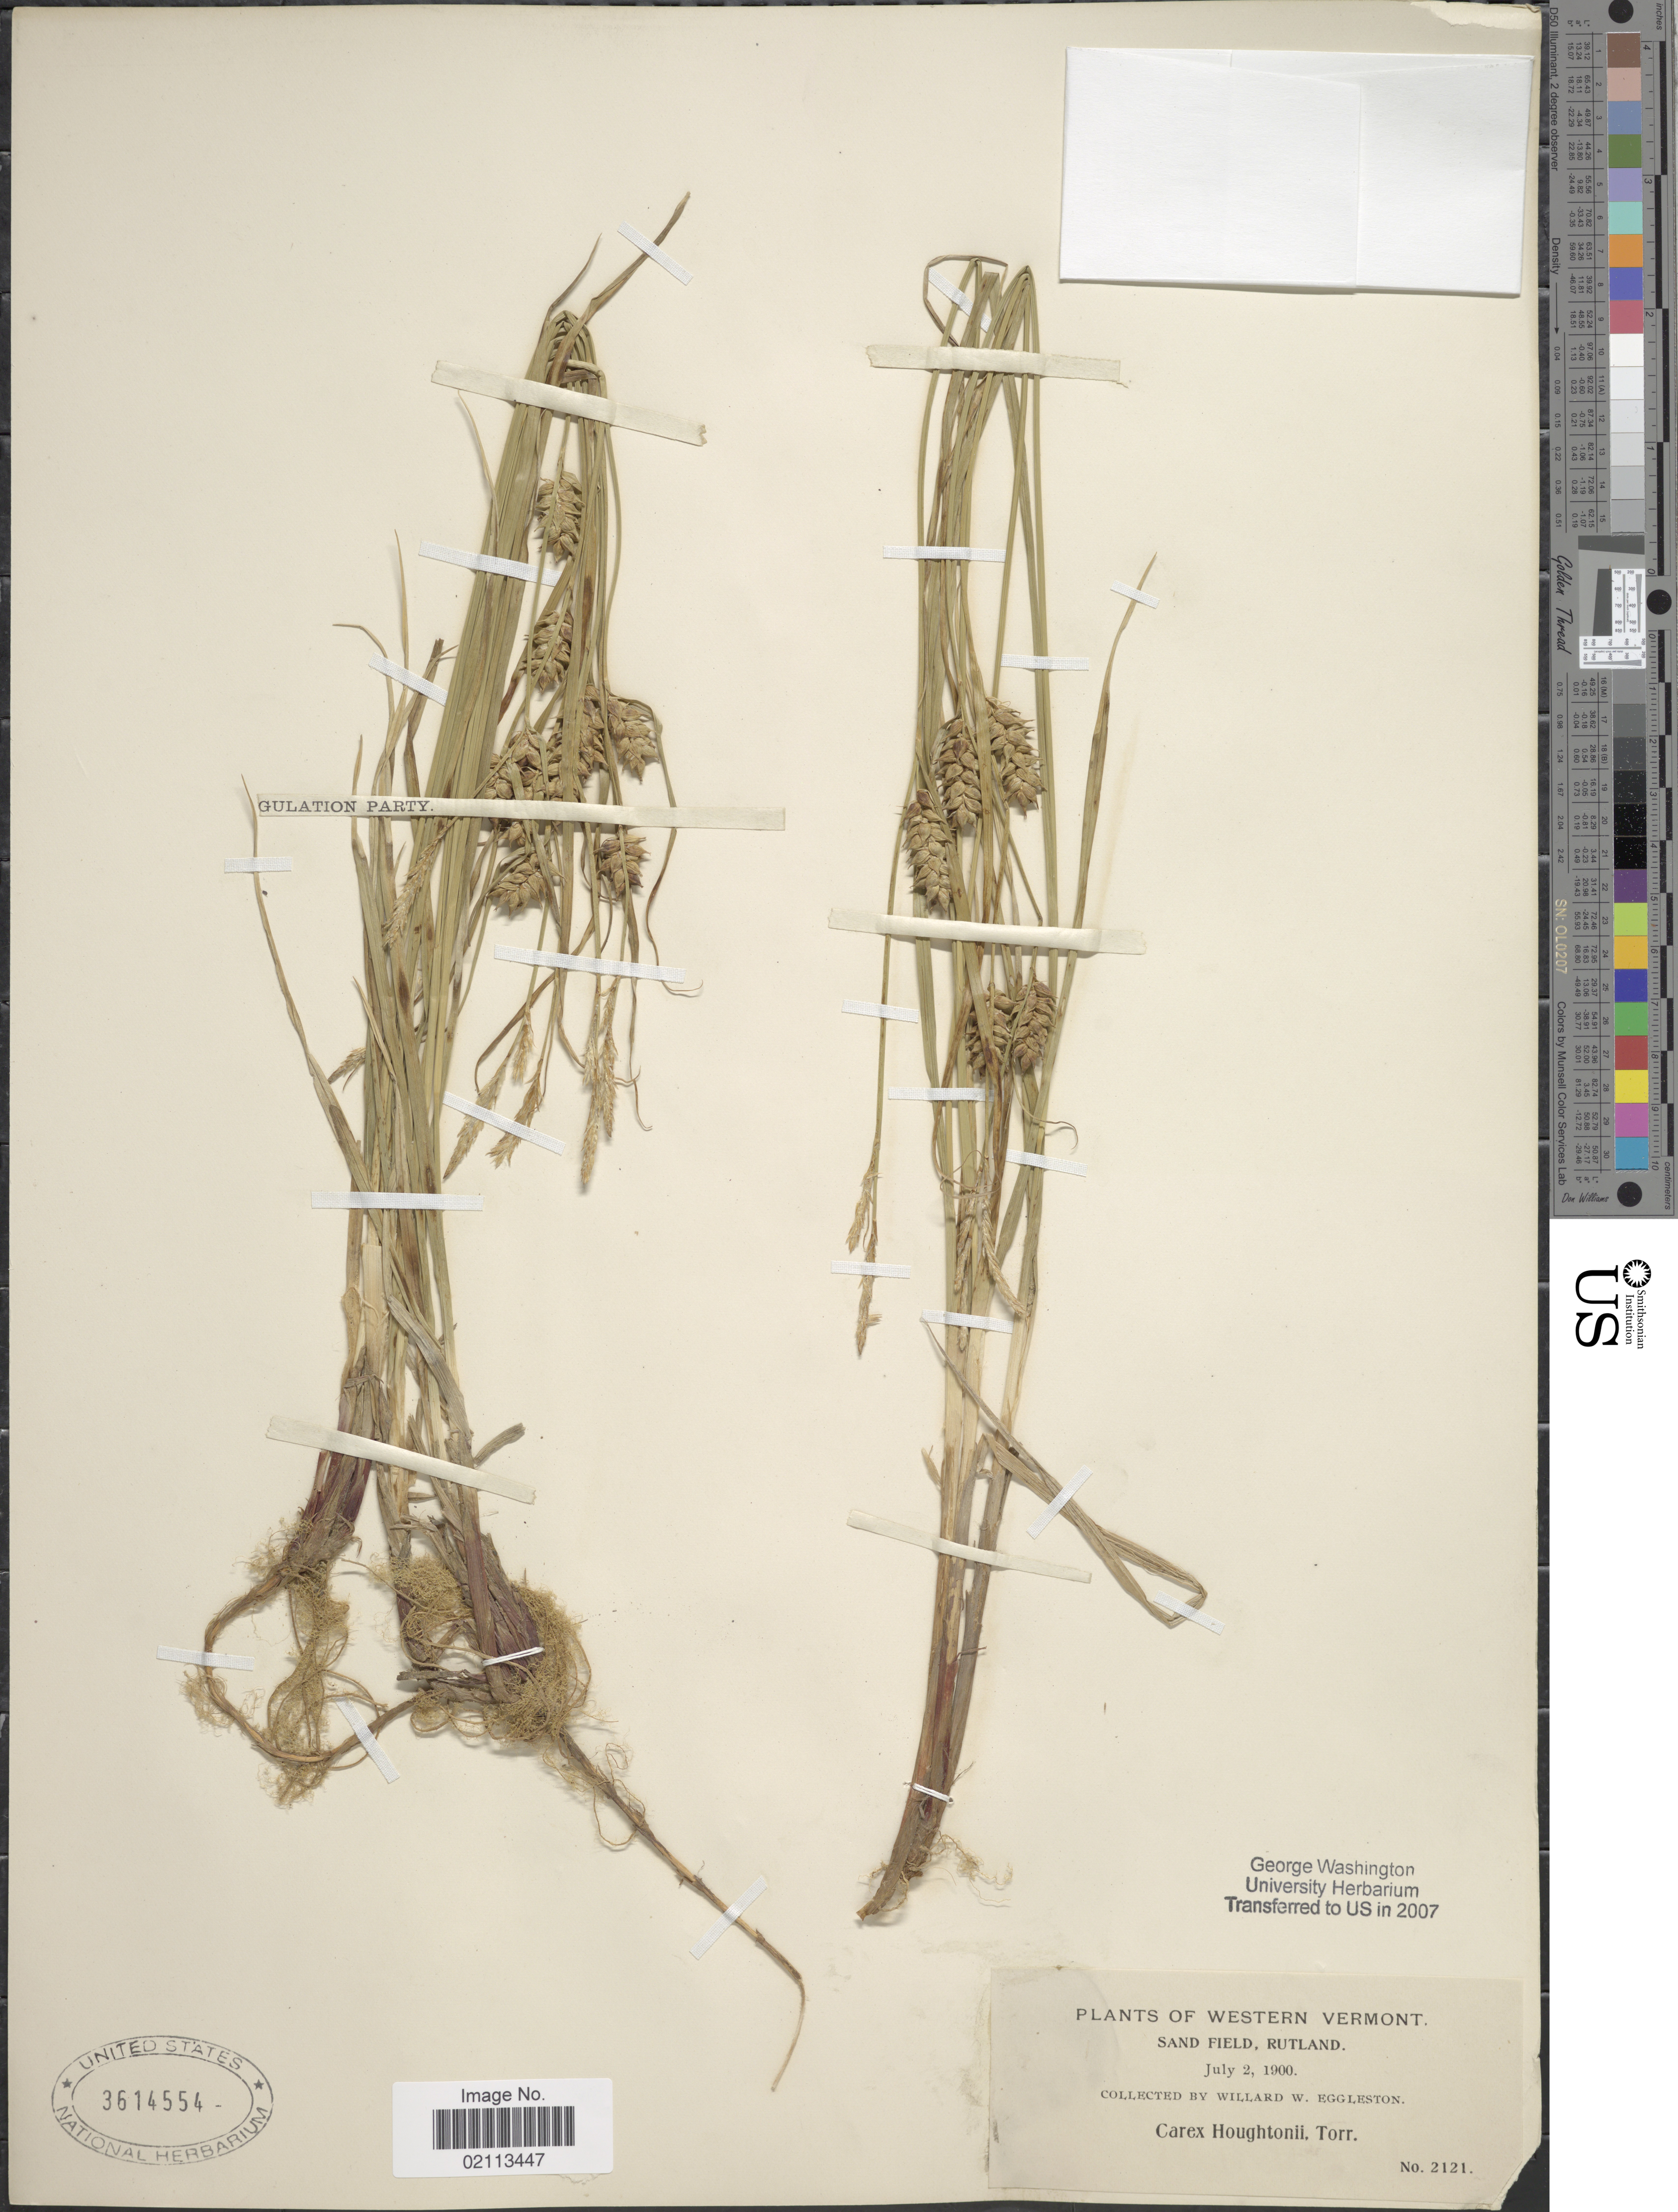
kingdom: Plantae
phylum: Tracheophyta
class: Liliopsida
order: Poales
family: Cyperaceae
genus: Carex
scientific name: Carex houghtoniana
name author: Torr. ex Dewey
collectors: W. W. Eggleston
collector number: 2121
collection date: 1900-07-02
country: United States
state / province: Vermont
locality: Western Vermont, Rutland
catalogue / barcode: US 3614554